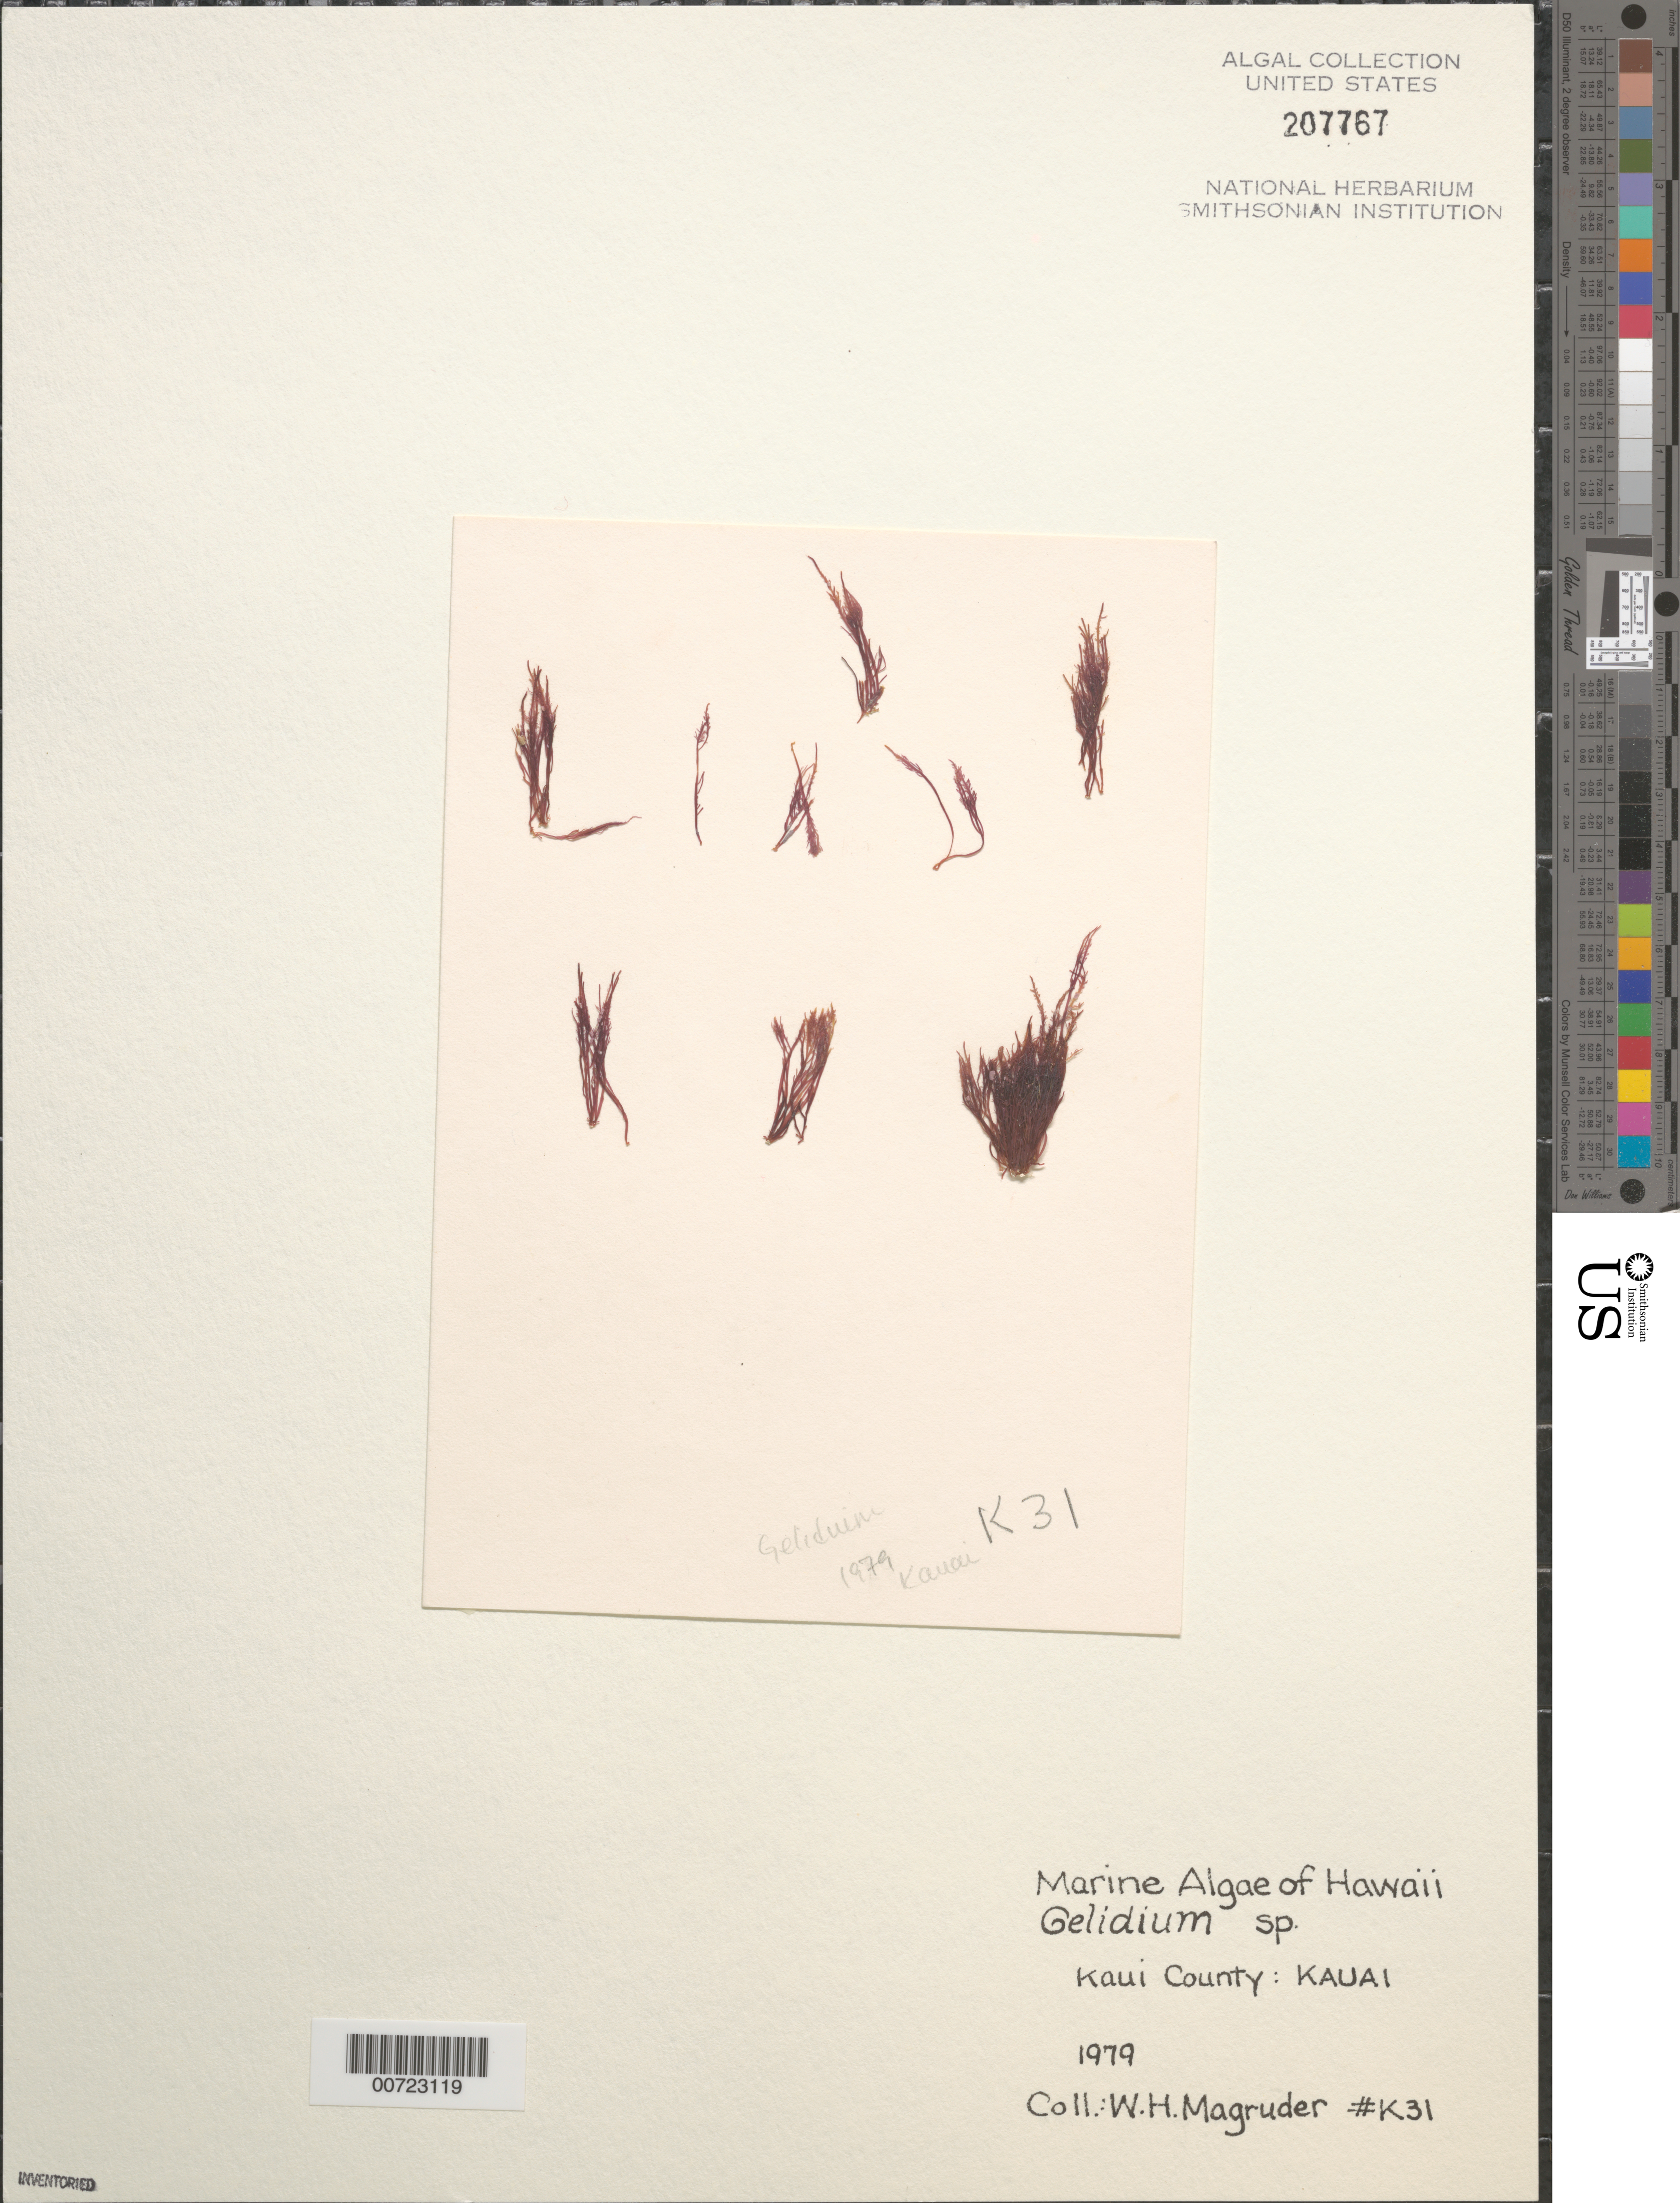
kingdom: Plantae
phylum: Rhodophyta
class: Florideophyceae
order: Gelidiales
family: Gelidiaceae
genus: Gelidium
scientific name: Gelidium sp.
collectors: W. Magruder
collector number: K31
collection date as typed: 1979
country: United States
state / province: Hawaii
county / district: Kauai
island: Kaua'i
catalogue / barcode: US 207767